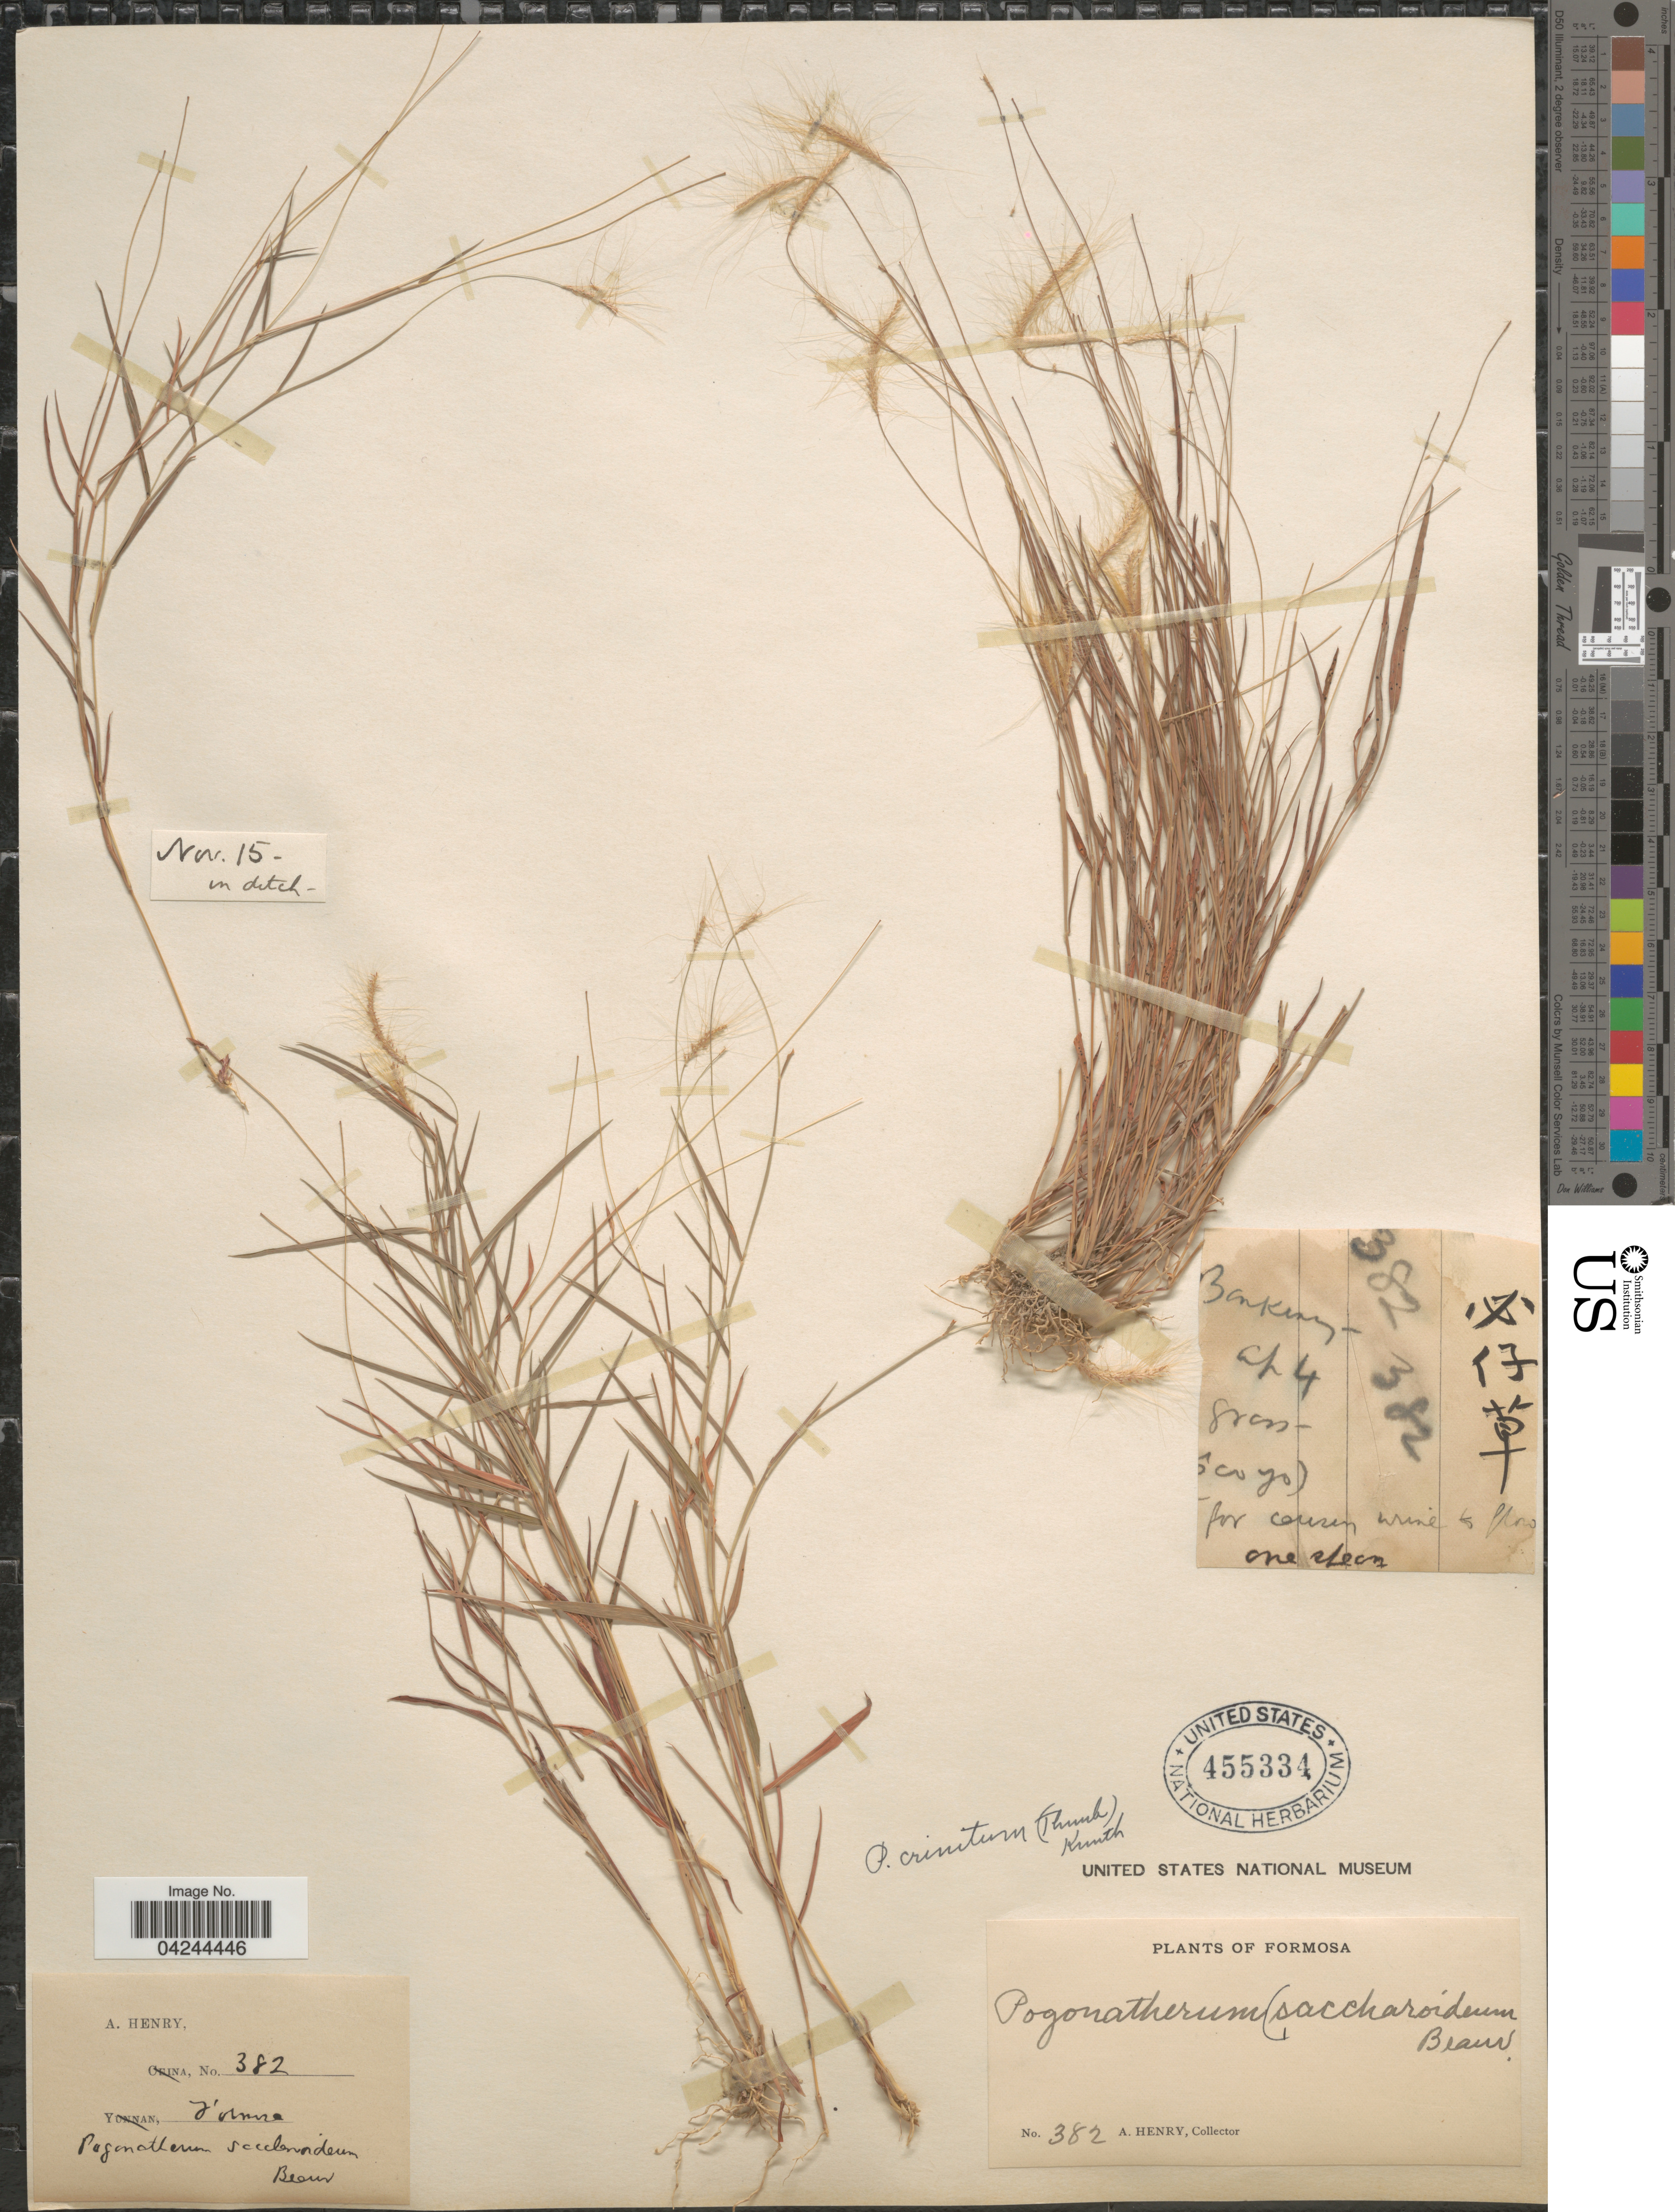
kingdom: Plantae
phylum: Tracheophyta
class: Liliopsida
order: Poales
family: Poaceae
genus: Pogonatherum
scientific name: Pogonatherum crinitum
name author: (Thunb.) Kunth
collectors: A. Henry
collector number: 382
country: Taiwan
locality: Formosa.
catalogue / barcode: US 455334